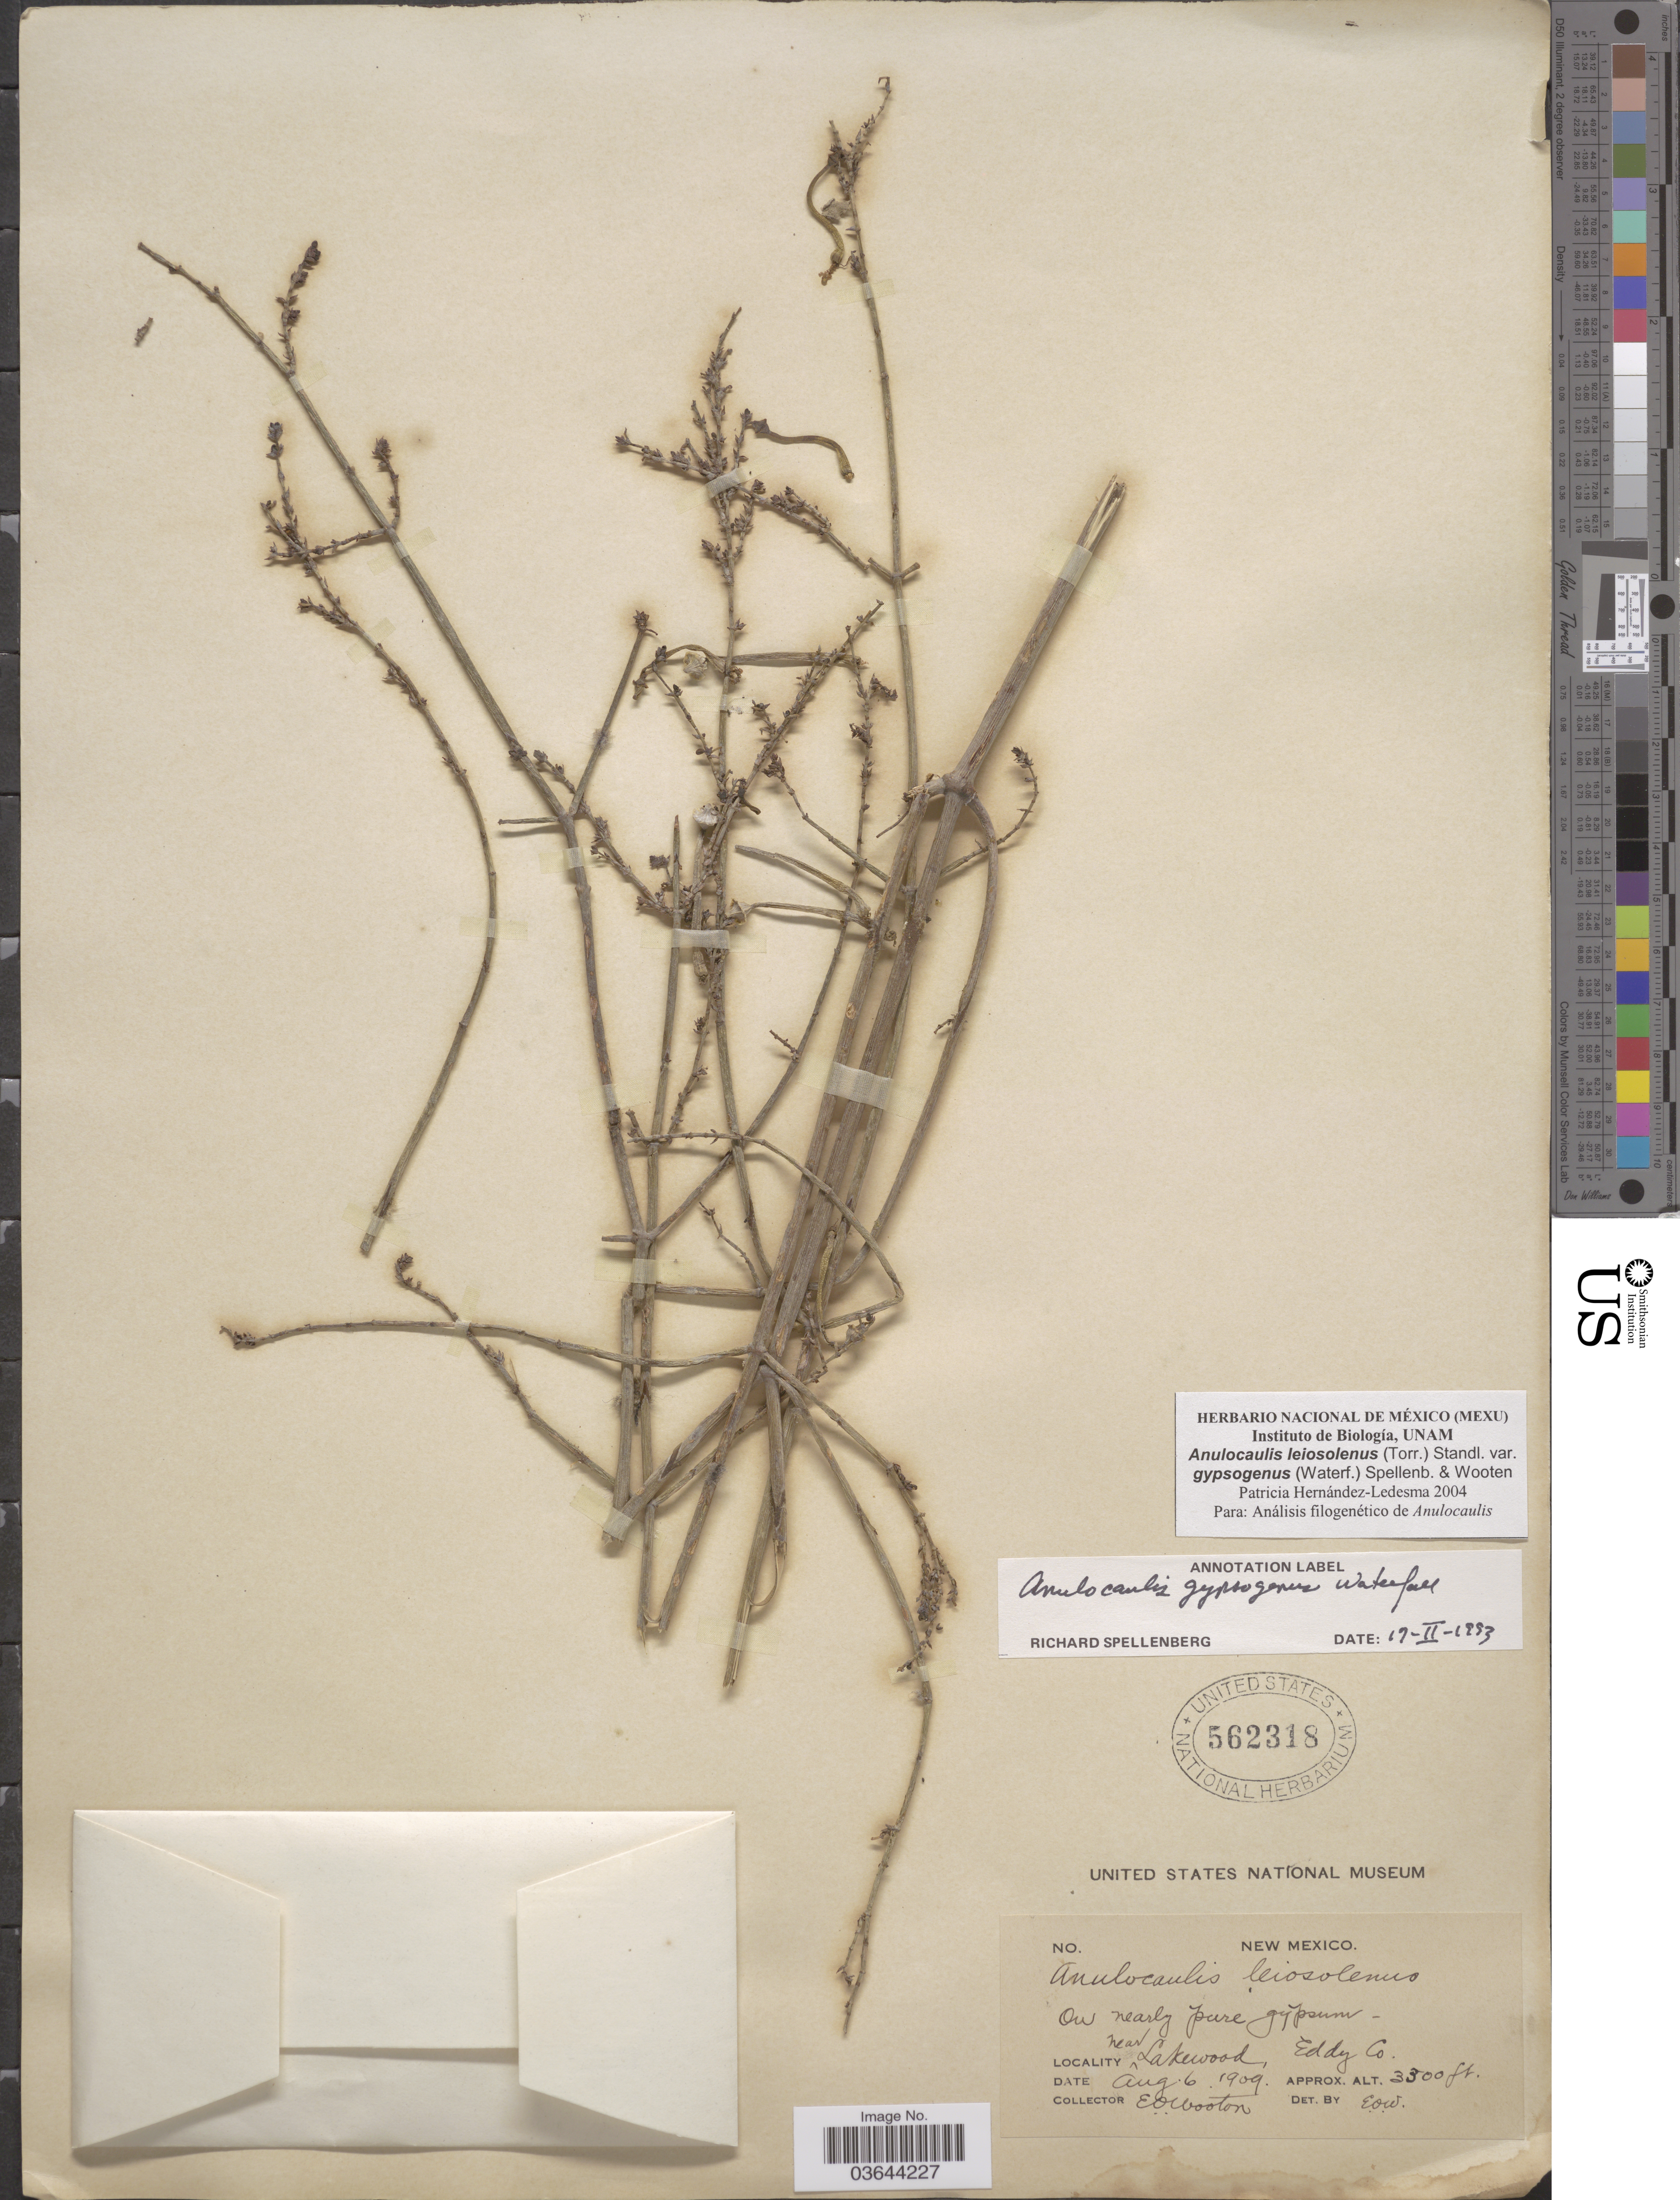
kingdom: Plantae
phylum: Tracheophyta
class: Magnoliopsida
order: Caryophyllales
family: Nyctaginaceae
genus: Anulocaulis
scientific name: Anulocaulis leiosolenus var. gypsogenus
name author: (Waterf.) Spellenb. & Wootten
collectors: E. O. Wooton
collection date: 1909-08-06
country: United States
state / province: New Mexico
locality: Near Lakewood, Eddy Co.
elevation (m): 1006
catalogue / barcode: US 562318